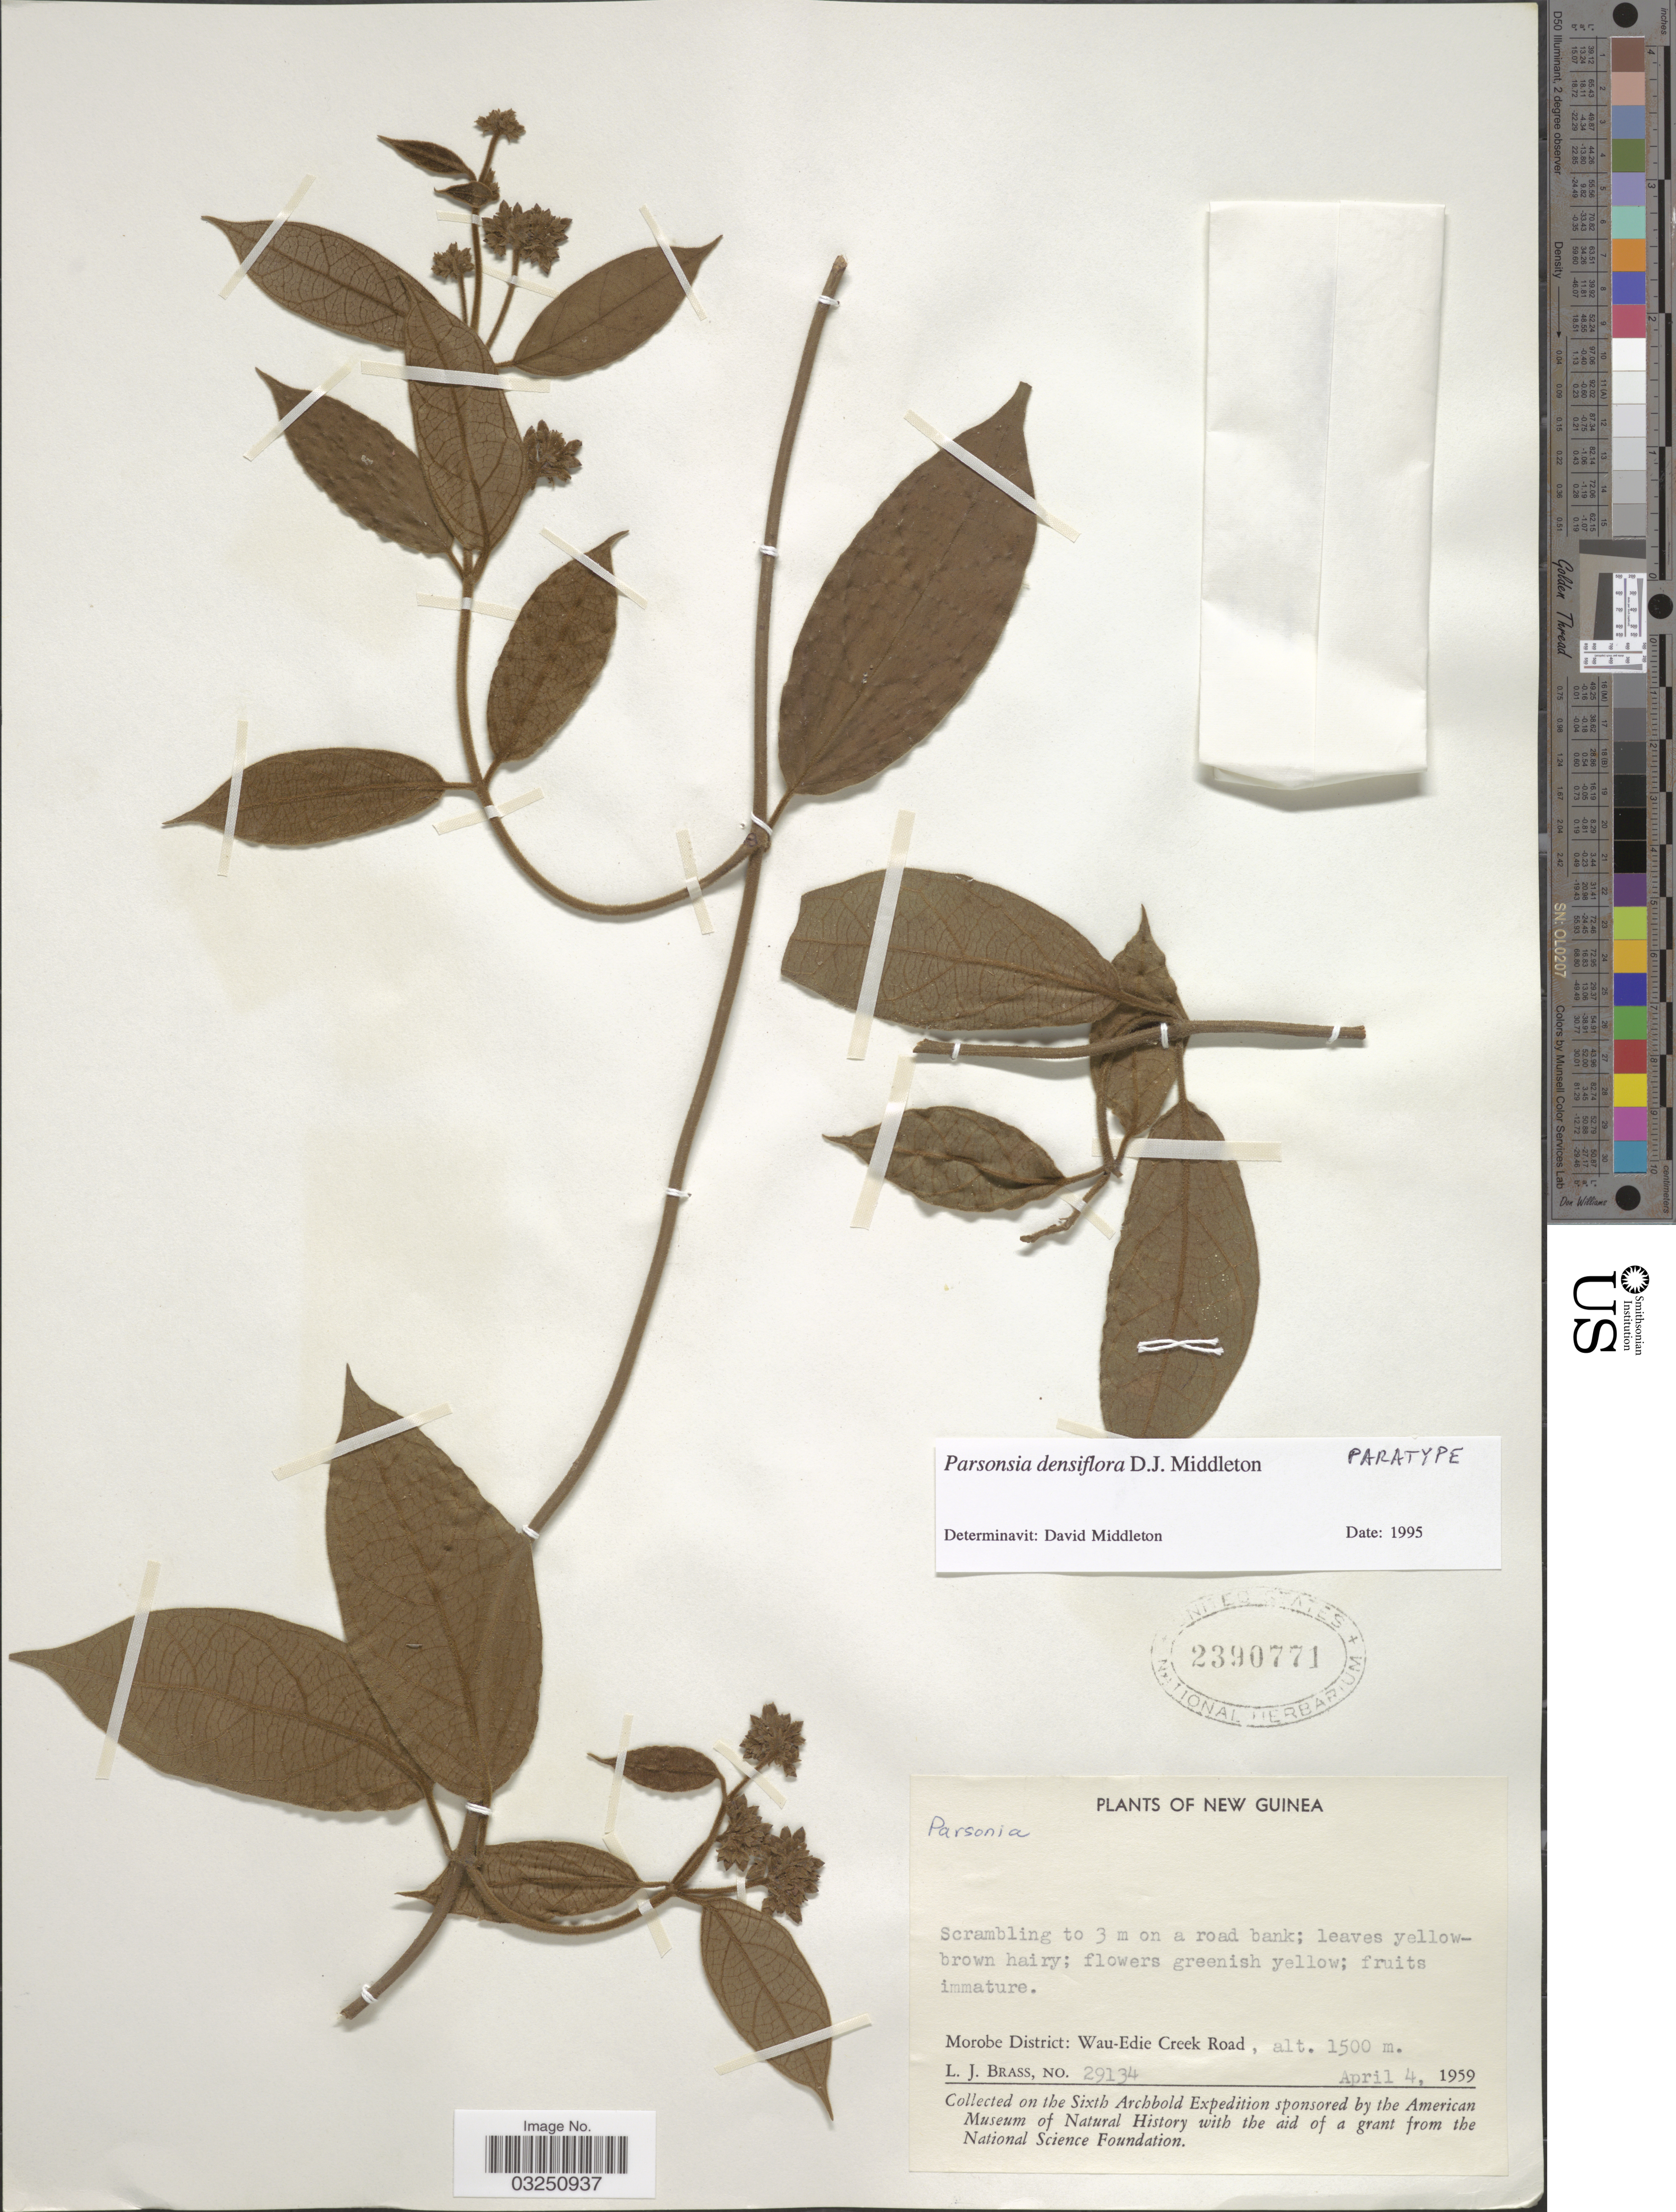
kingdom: Plantae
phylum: Tracheophyta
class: Magnoliopsida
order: Myrtales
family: Lythraceae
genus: Parsonsia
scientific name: Parsonsia densiflora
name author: Mabb.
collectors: L. J. Brass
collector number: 29134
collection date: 1959-04-04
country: Papua New Guinea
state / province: Morobe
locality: New Guinea. Morobe District: Wau-Edie Creek Road.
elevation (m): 1500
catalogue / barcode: US 2390771